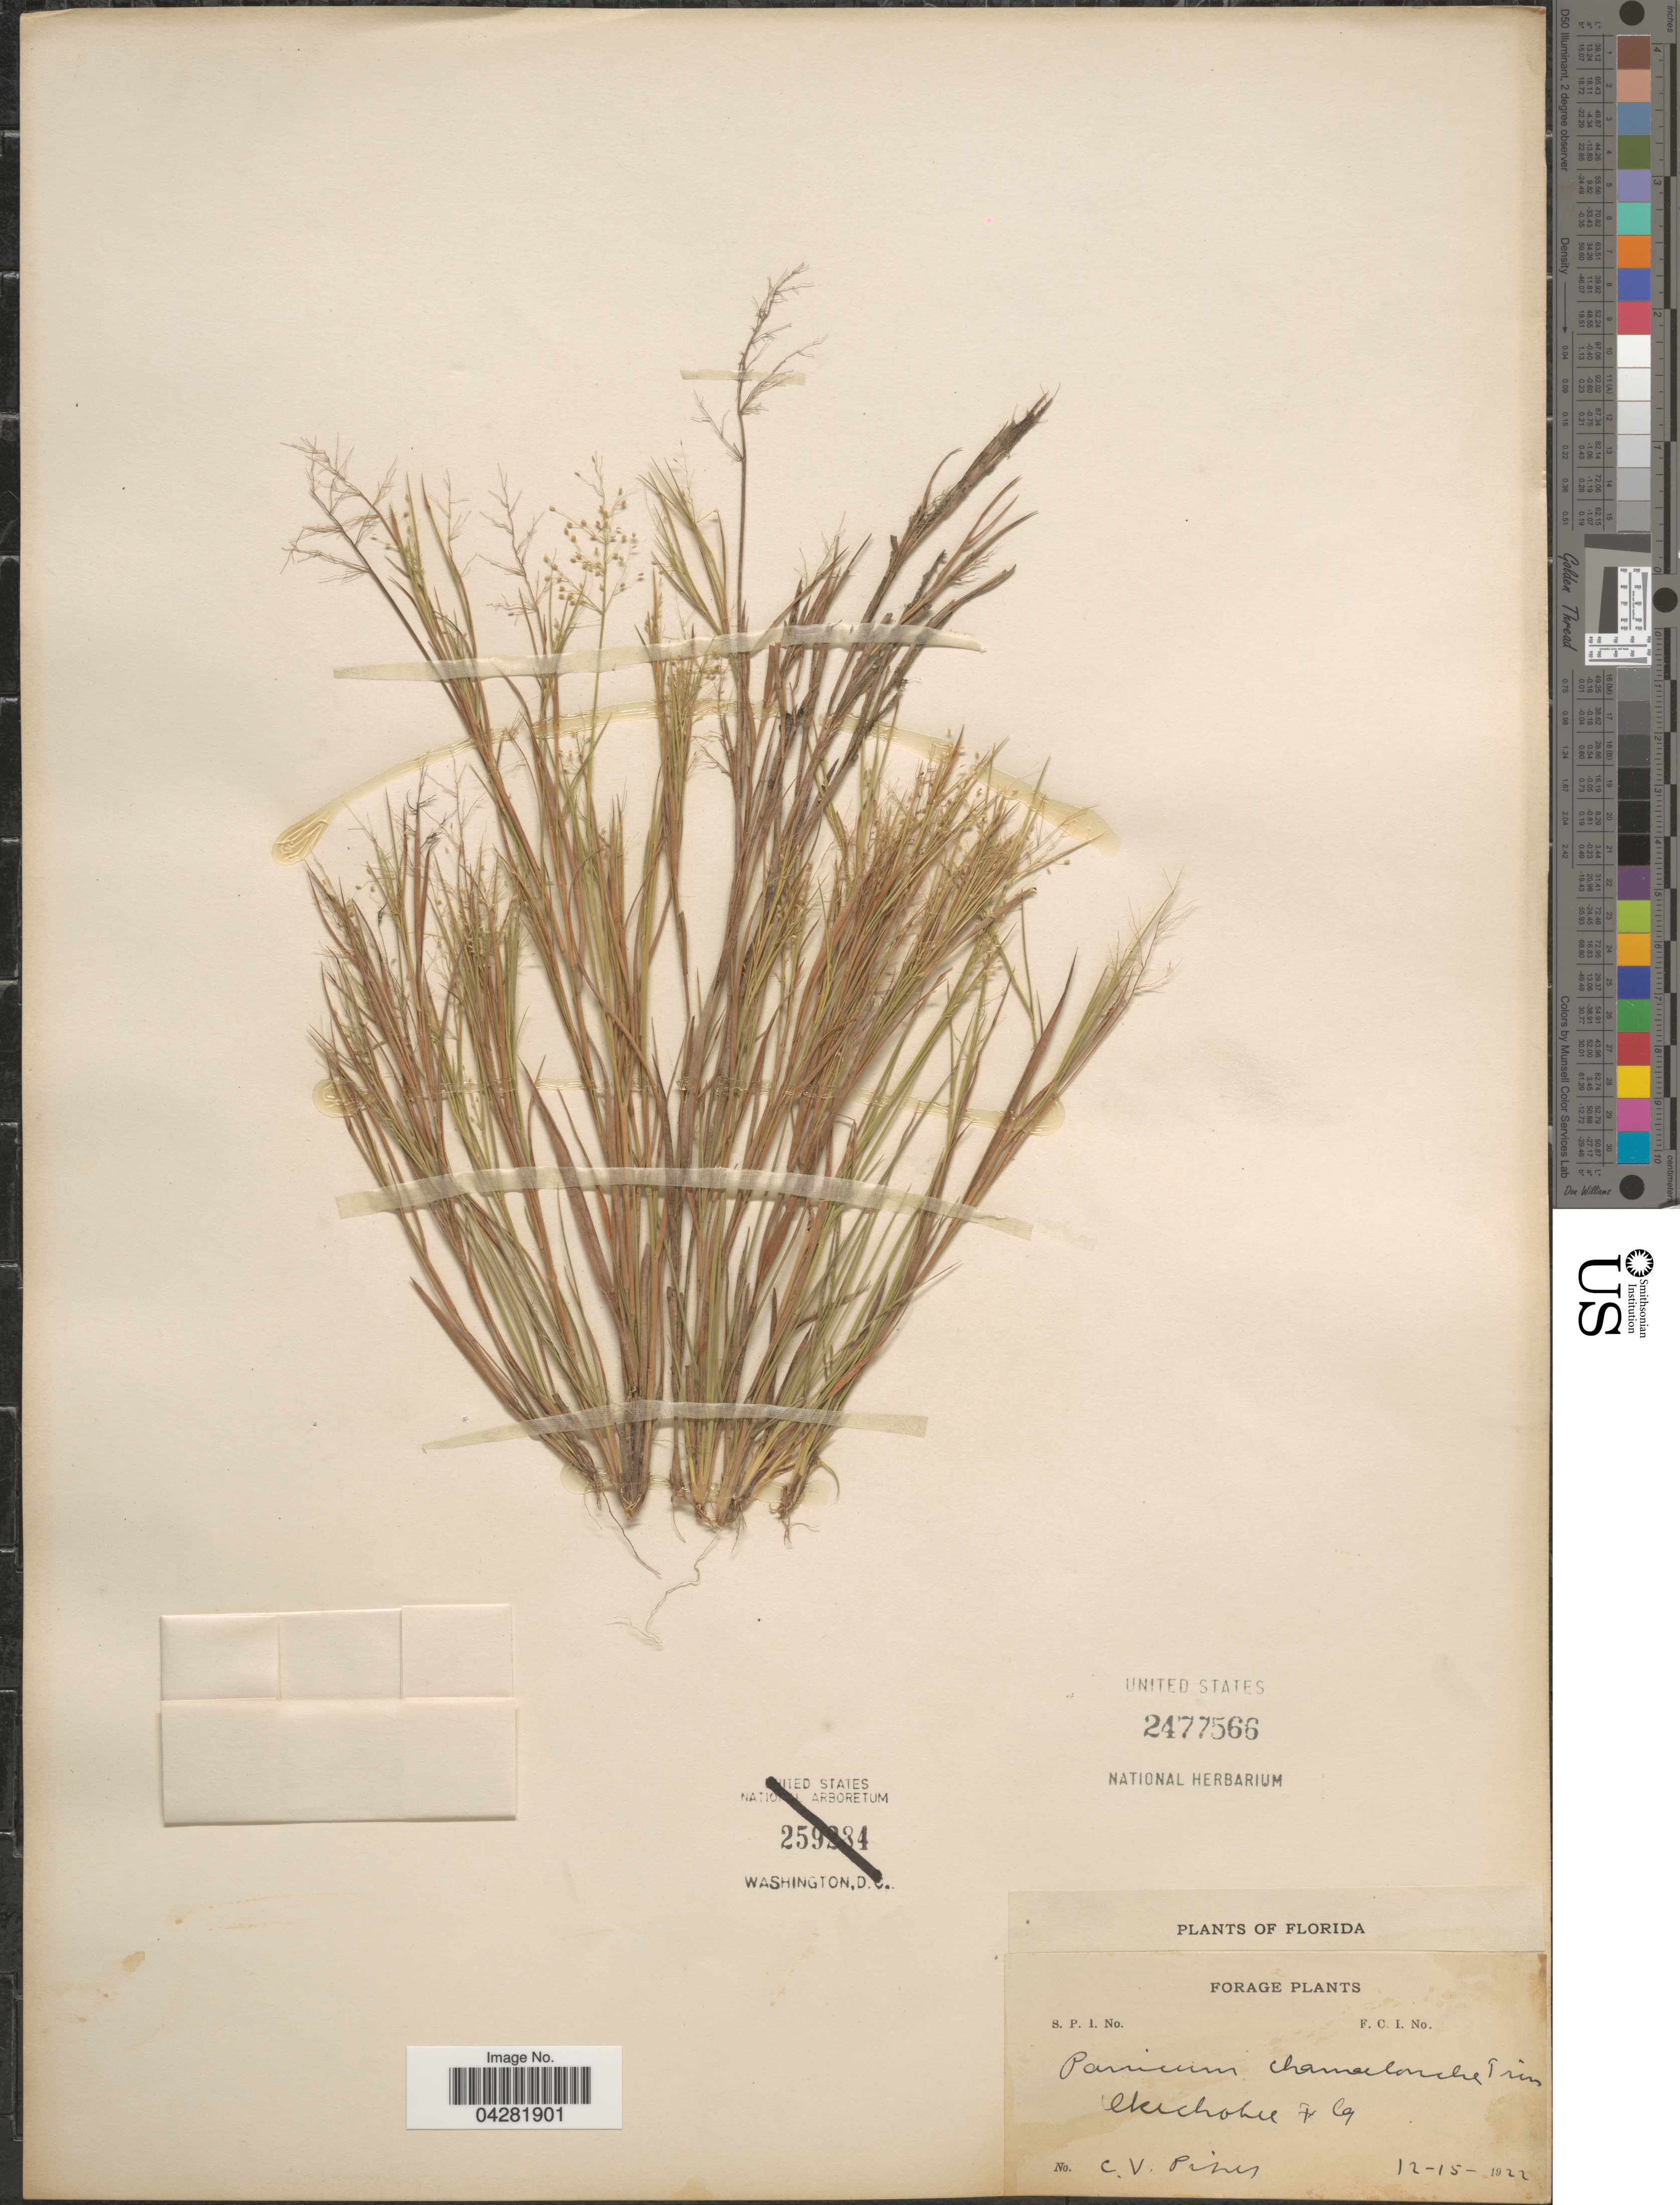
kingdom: Plantae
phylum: Tracheophyta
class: Liliopsida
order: Poales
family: Poaceae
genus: Dichanthelium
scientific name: Dichanthelium ensifolium var. ensifolium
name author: (Baldwin ex Elliot) Gould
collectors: C. V. Piper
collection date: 1922-12-15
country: United States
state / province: Florida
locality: Okeechobee Cy.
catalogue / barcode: US 2477566